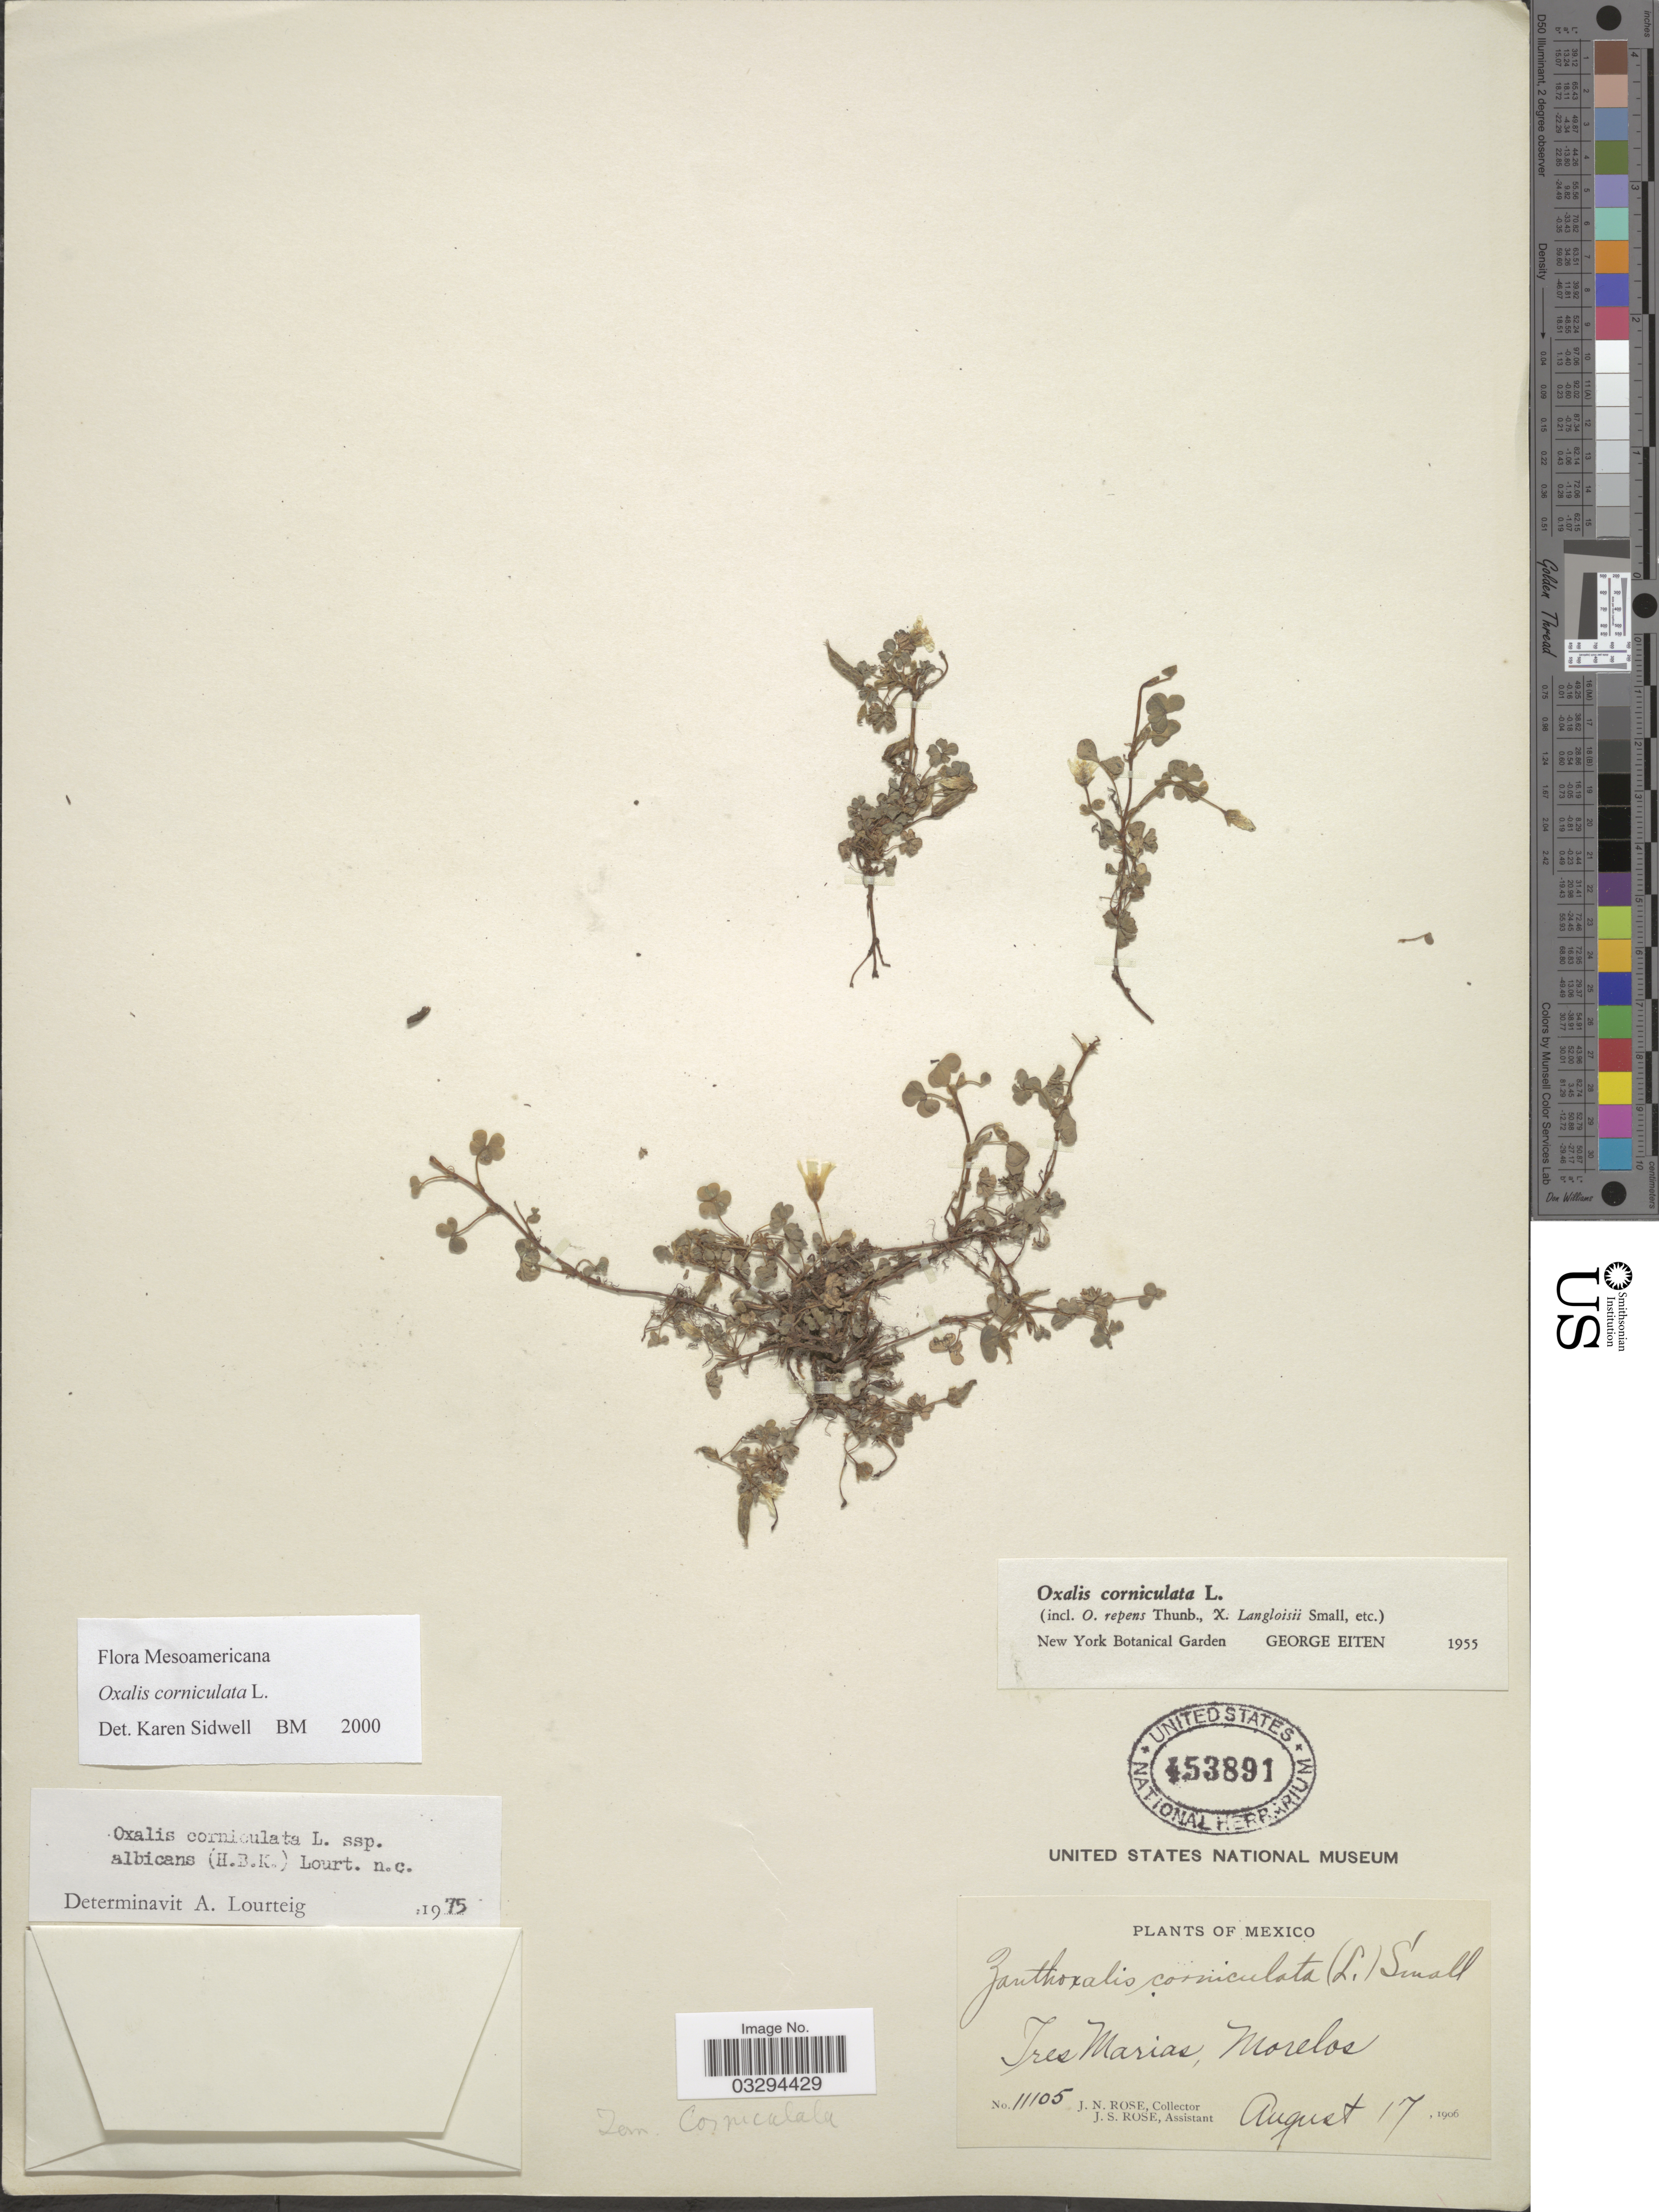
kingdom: Plantae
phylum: Tracheophyta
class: Magnoliopsida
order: Oxalidales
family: Oxalidaceae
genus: Oxalis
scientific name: Oxalis corniculata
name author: L.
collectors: J. N. Rose & J. S. Rose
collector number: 11105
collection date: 1906-08-17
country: Mexico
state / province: Morelos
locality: Tres Marias, Morelos.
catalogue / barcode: US 453891